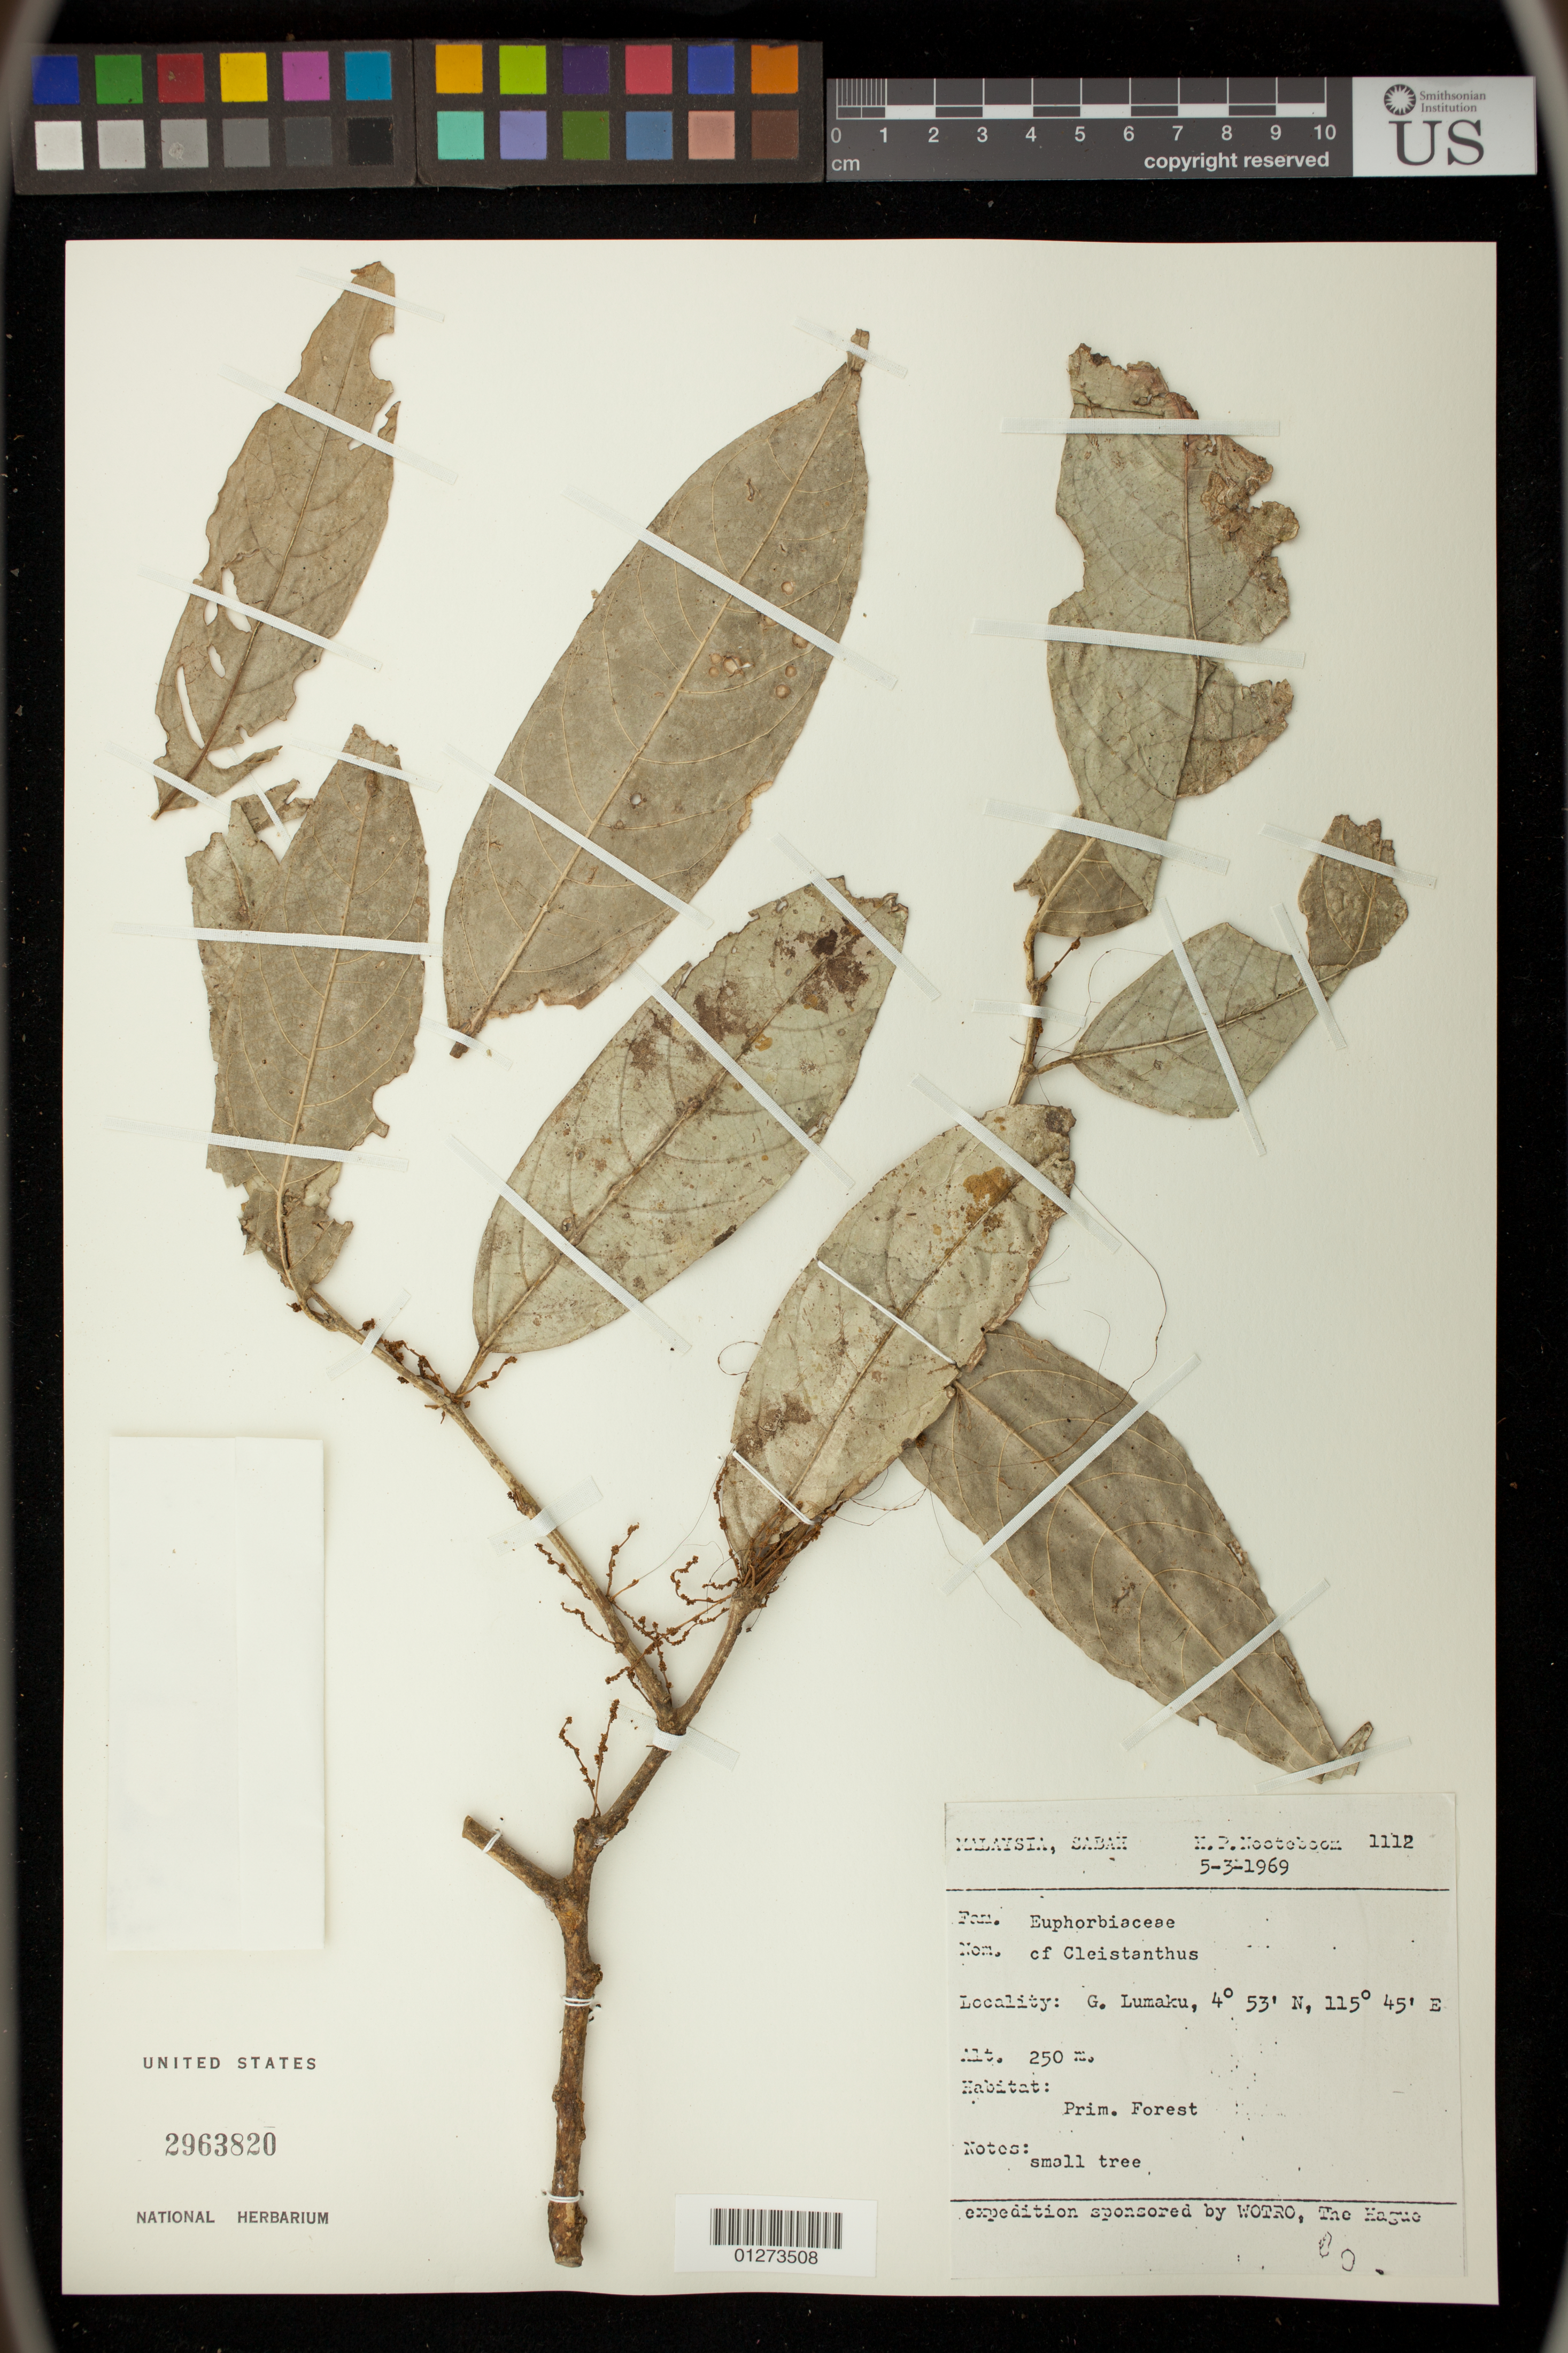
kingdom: Plantae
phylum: Tracheophyta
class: Magnoliopsida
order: Malpighiales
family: Phyllanthaceae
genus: Cleistanthus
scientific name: Cleistanthus sp.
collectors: H. P. Nooteboom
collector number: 1112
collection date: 1969-05-03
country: Malaysia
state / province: Sabah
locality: G. Lumaku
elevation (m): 250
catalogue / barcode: US 2963820